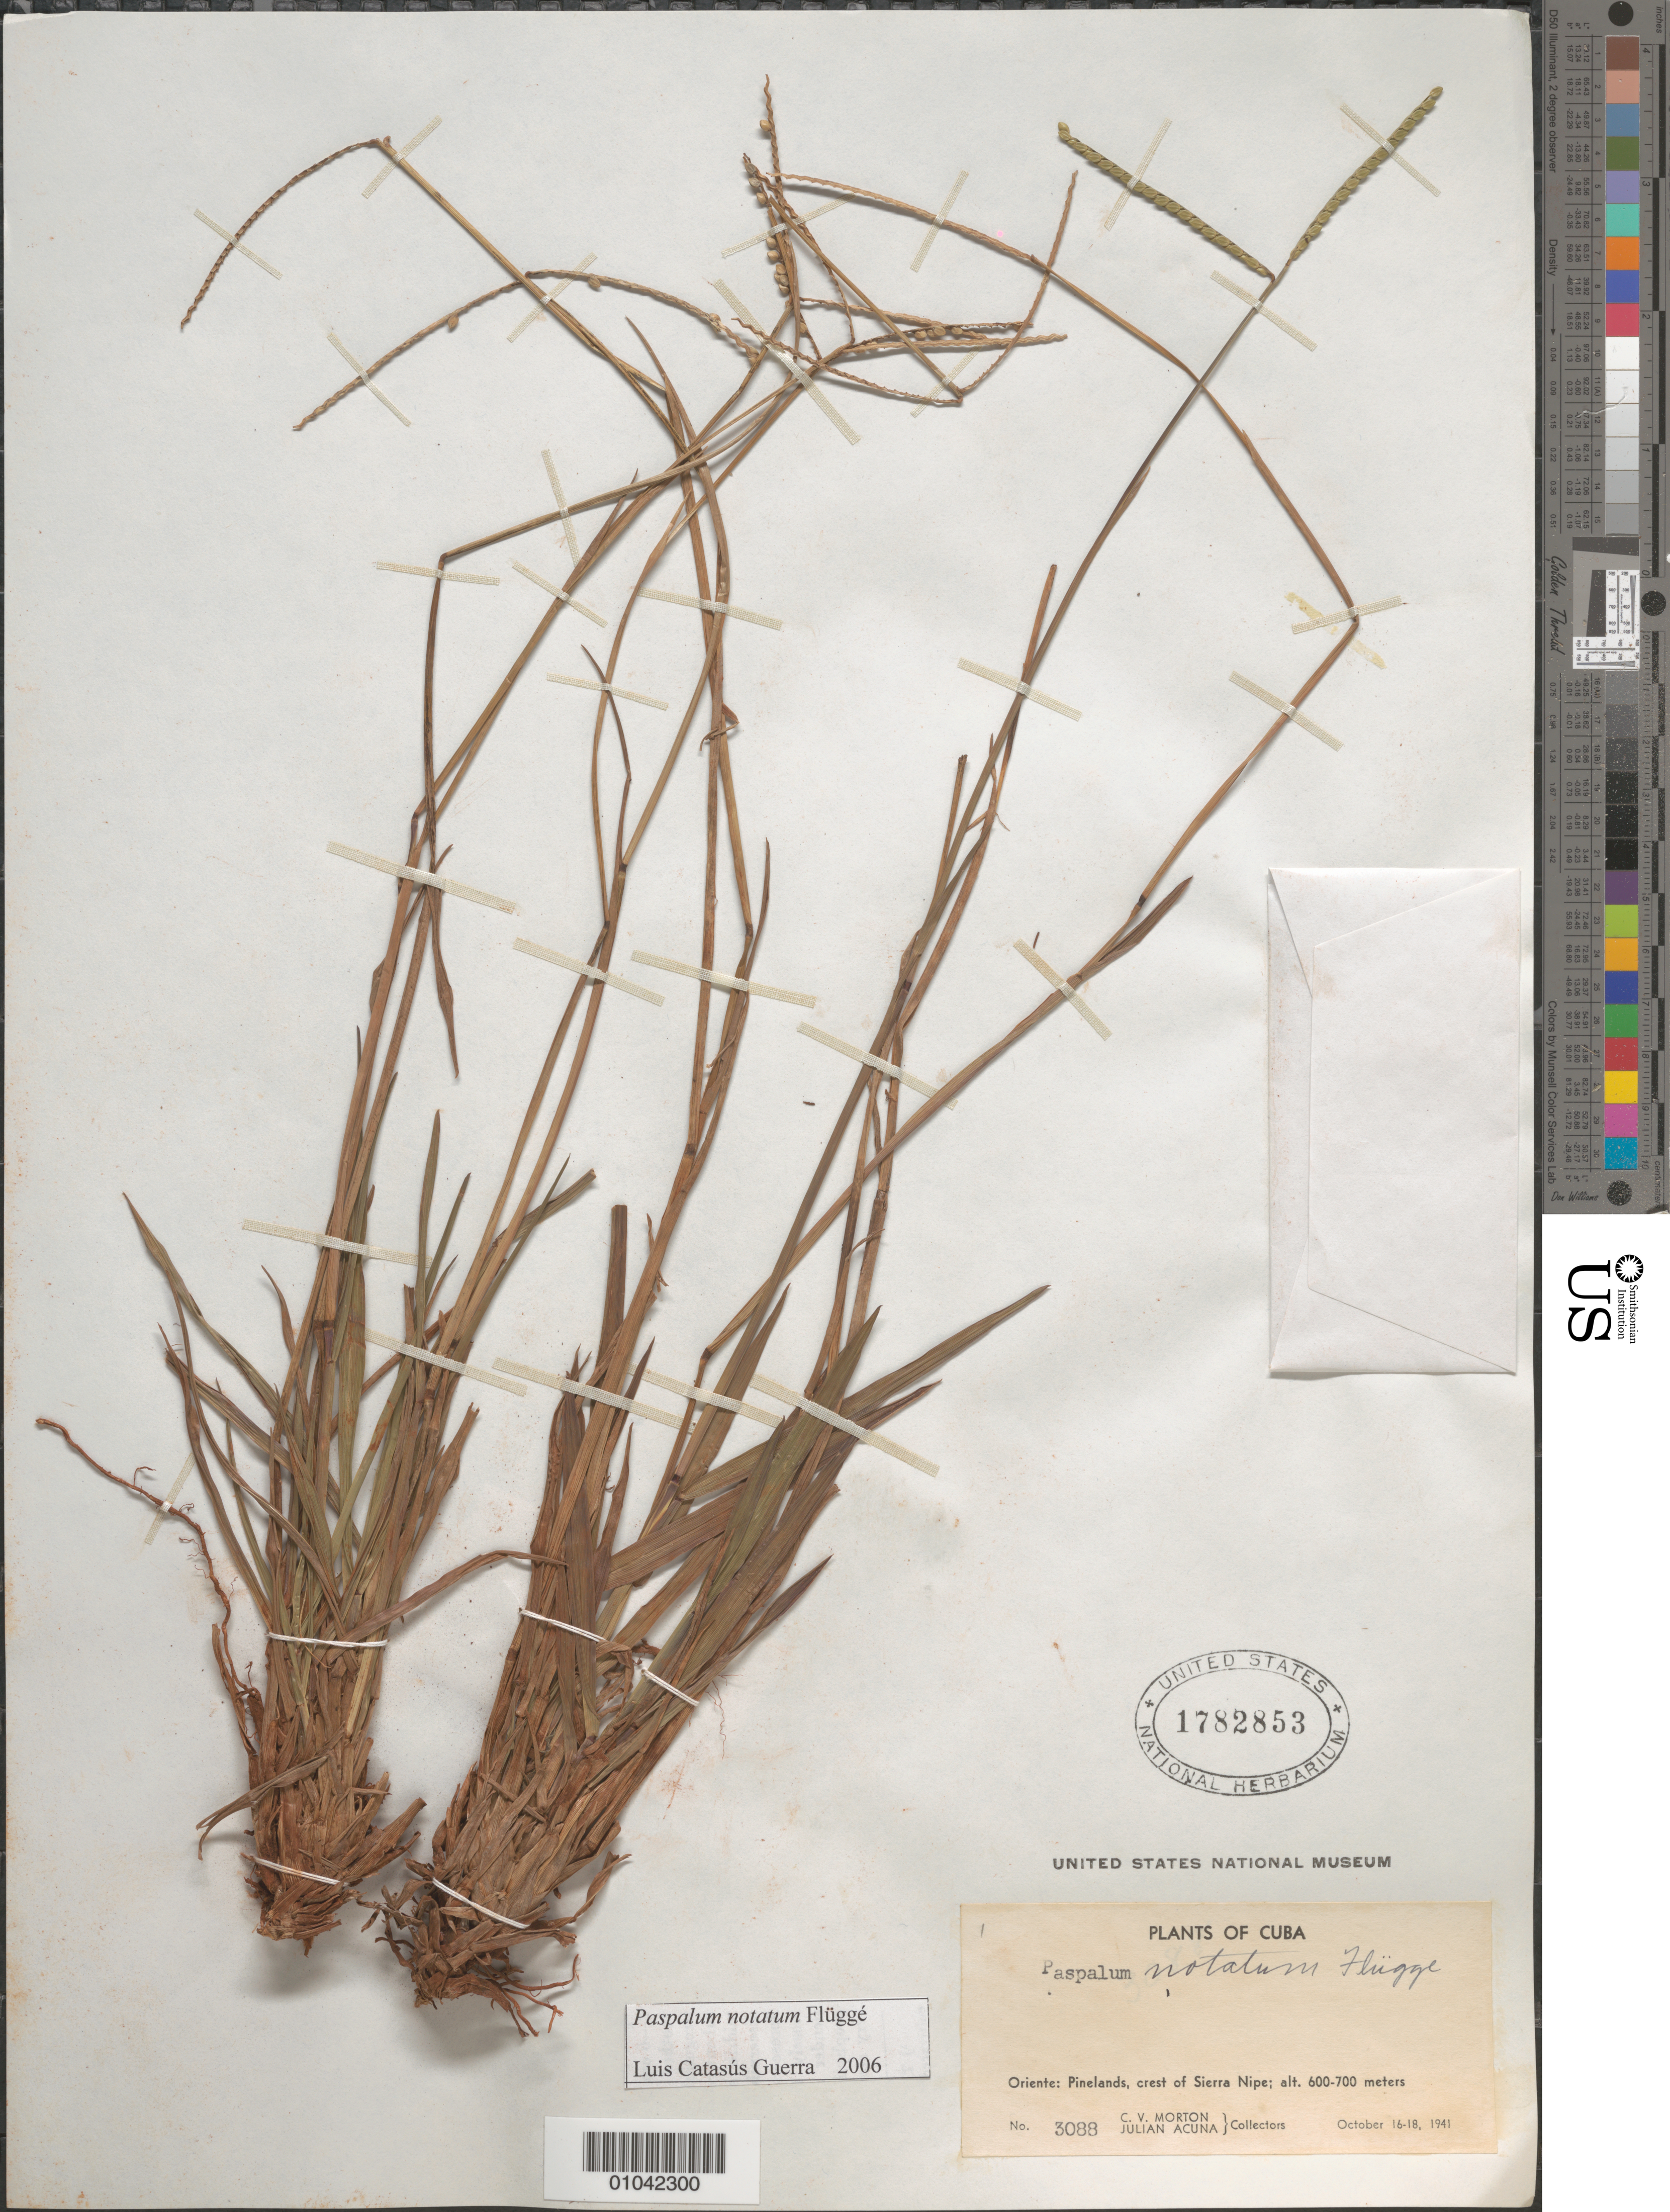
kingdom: Plantae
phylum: Tracheophyta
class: Liliopsida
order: Poales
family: Poaceae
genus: Paspalum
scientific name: Paspalum notatum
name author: Flüggé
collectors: C. V. Morton & J. Acuña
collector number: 3088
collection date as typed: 16 Oct 1941 to 18 Oct 1941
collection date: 1941-10-16/1941-10-18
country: Cuba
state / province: Holguín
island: Cuba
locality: Crest of Sierra Nipe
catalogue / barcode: US 1782853